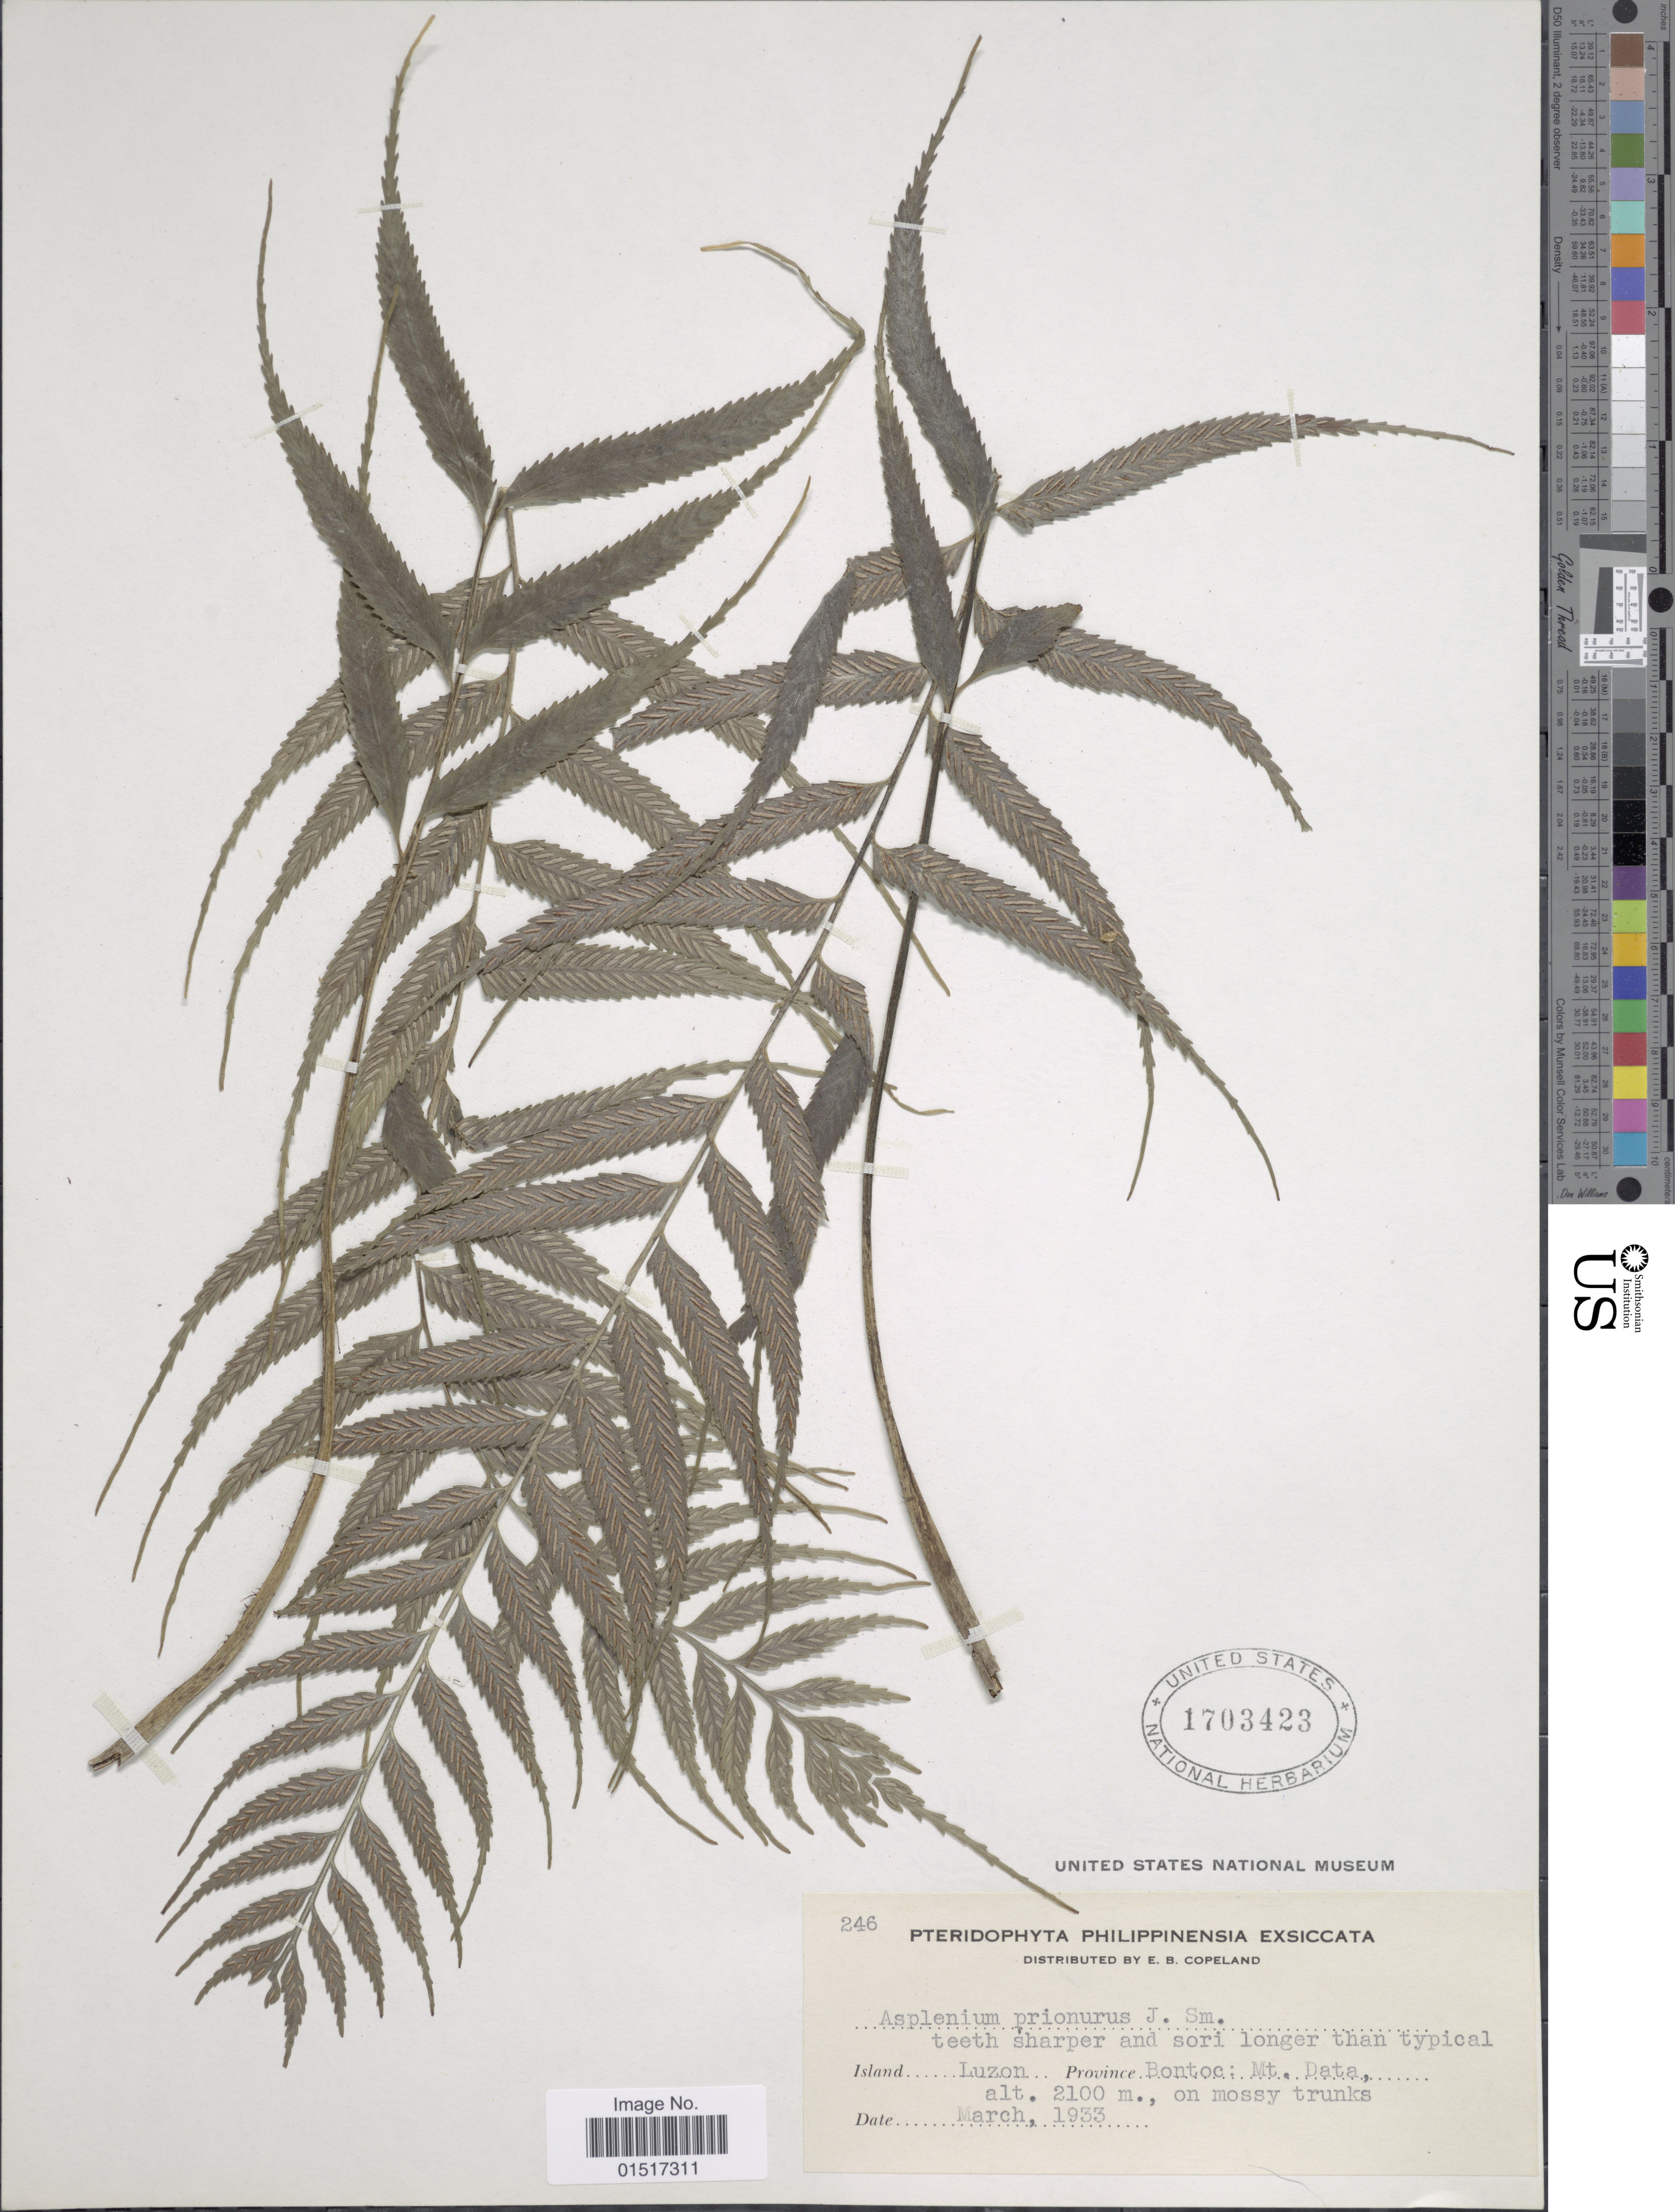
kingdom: Plantae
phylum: Tracheophyta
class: Polypodiopsida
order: Polypodiales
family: Aspleniaceae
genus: Asplenium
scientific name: Asplenium vulcanicum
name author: Blume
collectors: E. B. Copeland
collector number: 246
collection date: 1933-03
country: Philippines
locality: Island Luzon. Province Bontoc: Mt. Data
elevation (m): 2100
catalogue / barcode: US 1703423